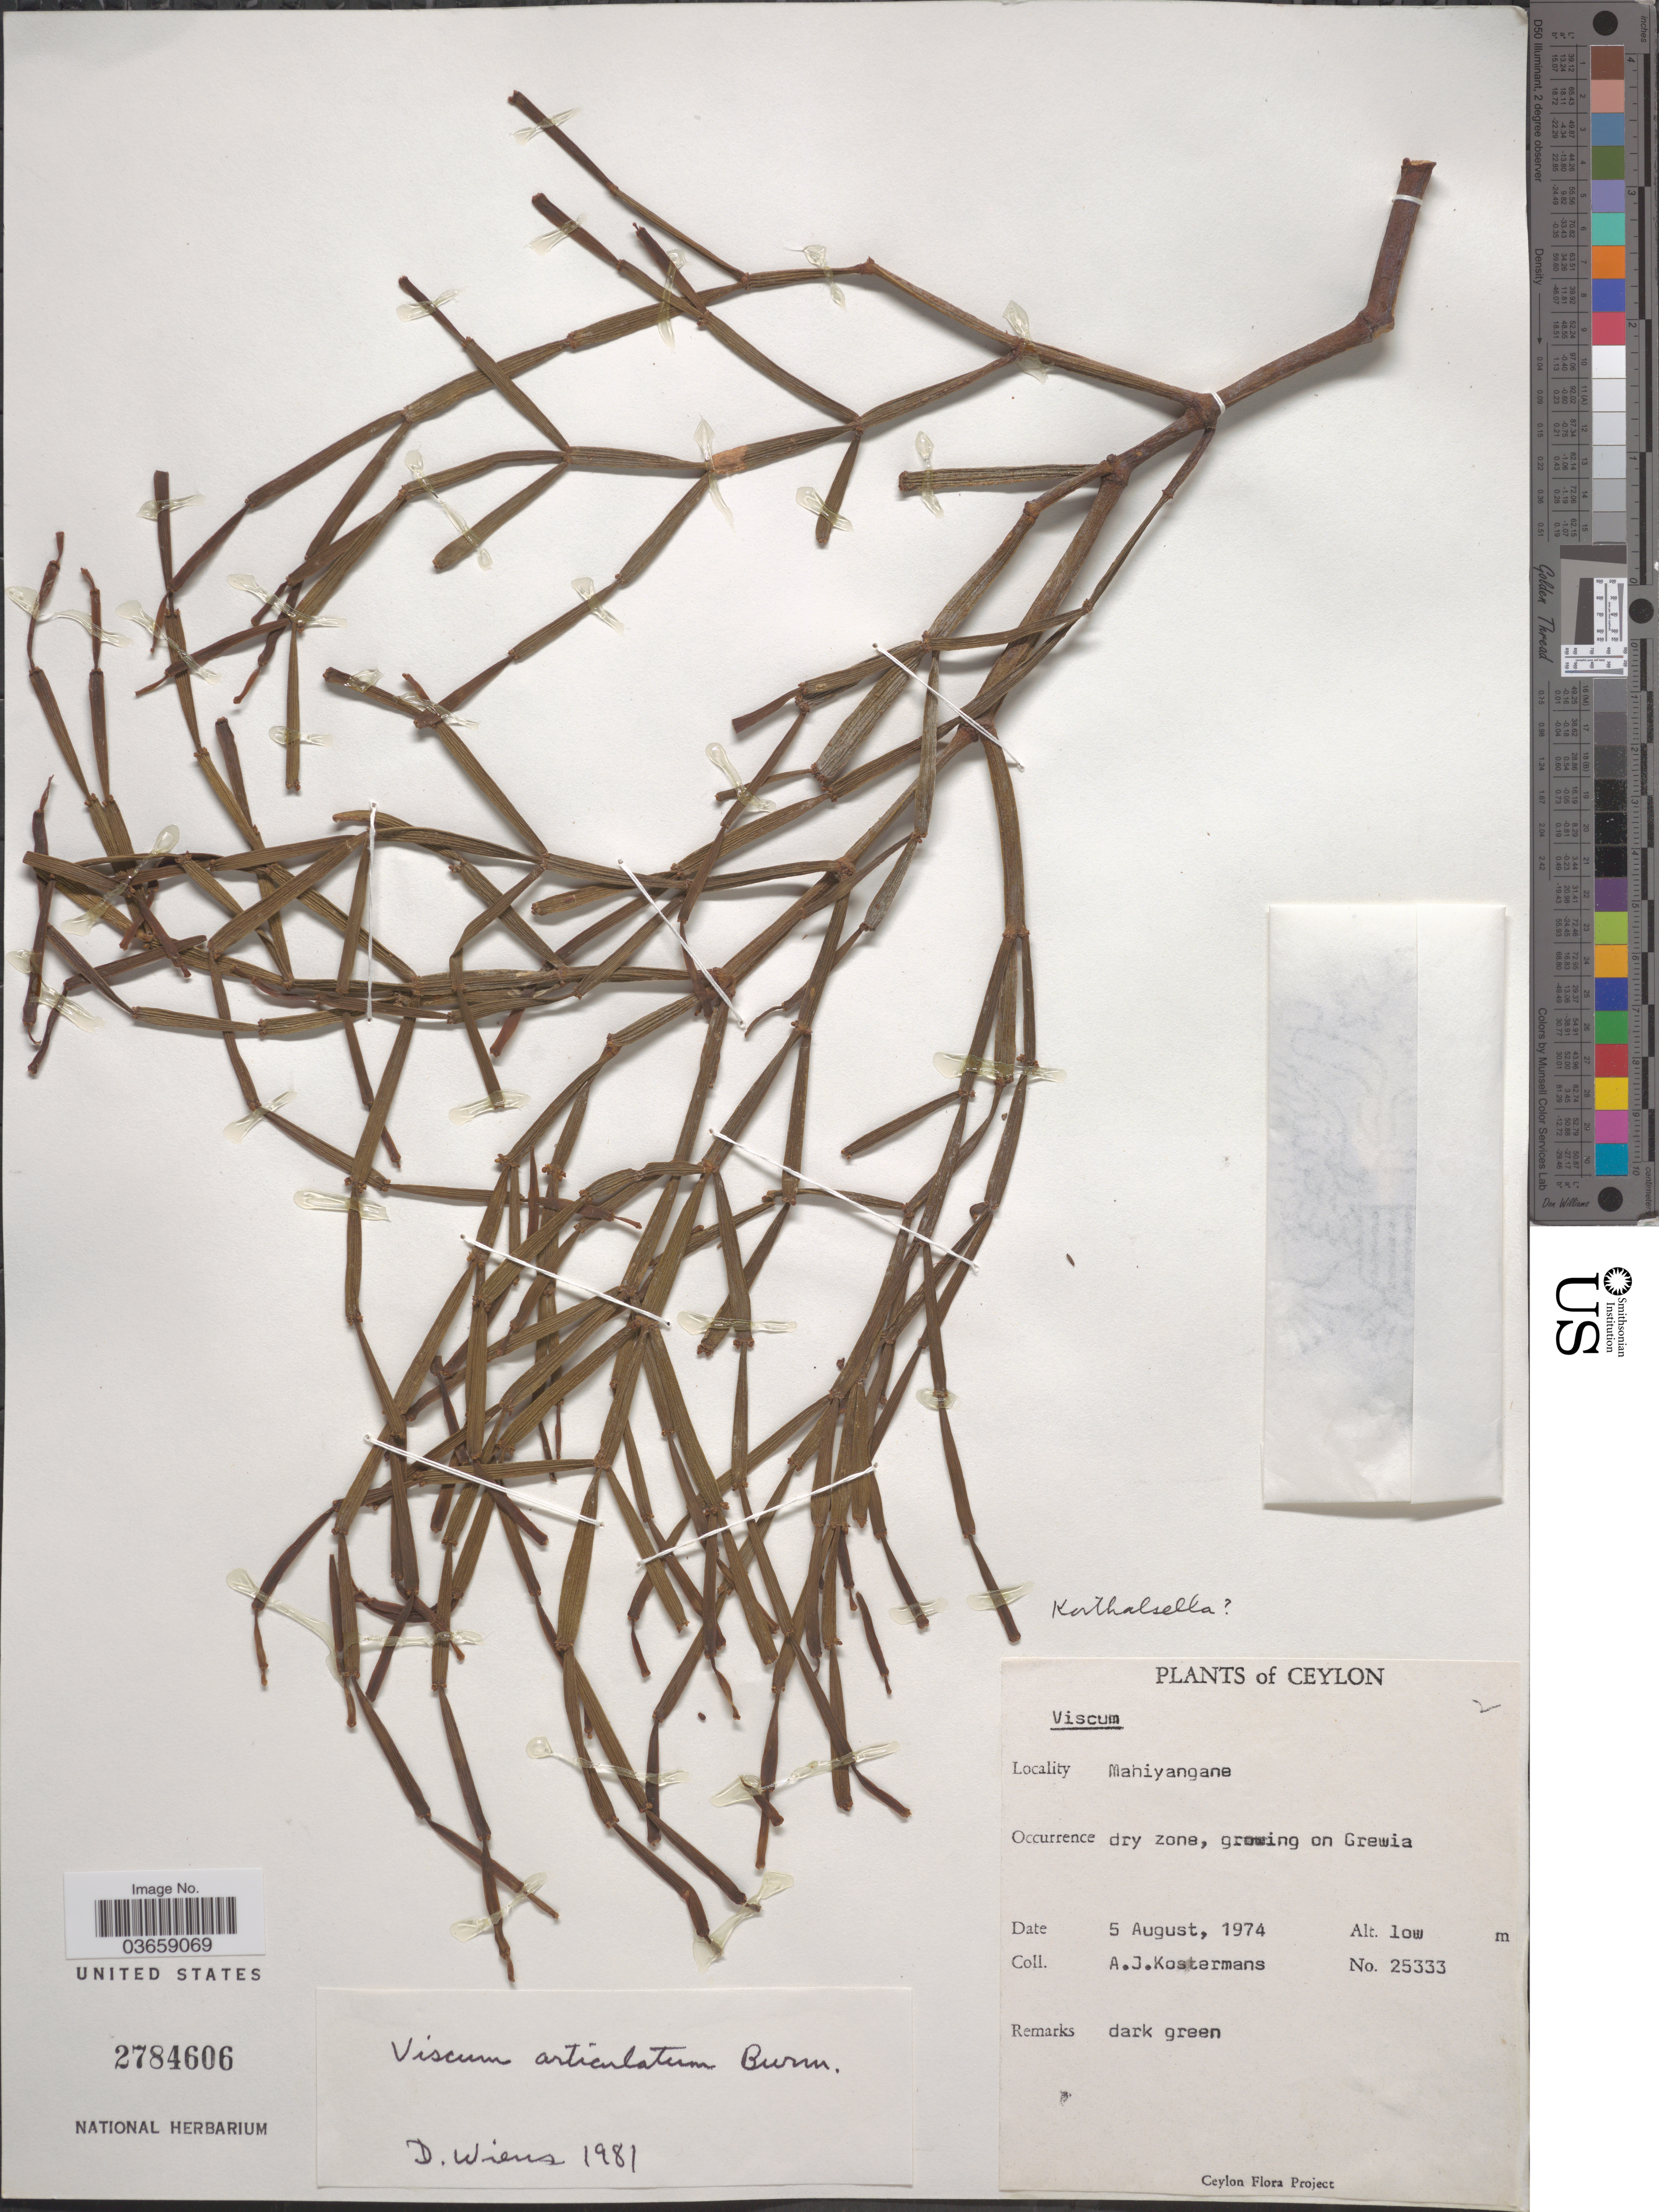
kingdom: Plantae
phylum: Tracheophyta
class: Magnoliopsida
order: Santalales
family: Viscaceae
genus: Viscum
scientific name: Viscum articulatum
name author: Burm. f.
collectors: A. J. G. Kostermans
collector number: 25333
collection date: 1974-08-05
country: Sri Lanka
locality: Ceylon. Mahiyangane.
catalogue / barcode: US 2784606